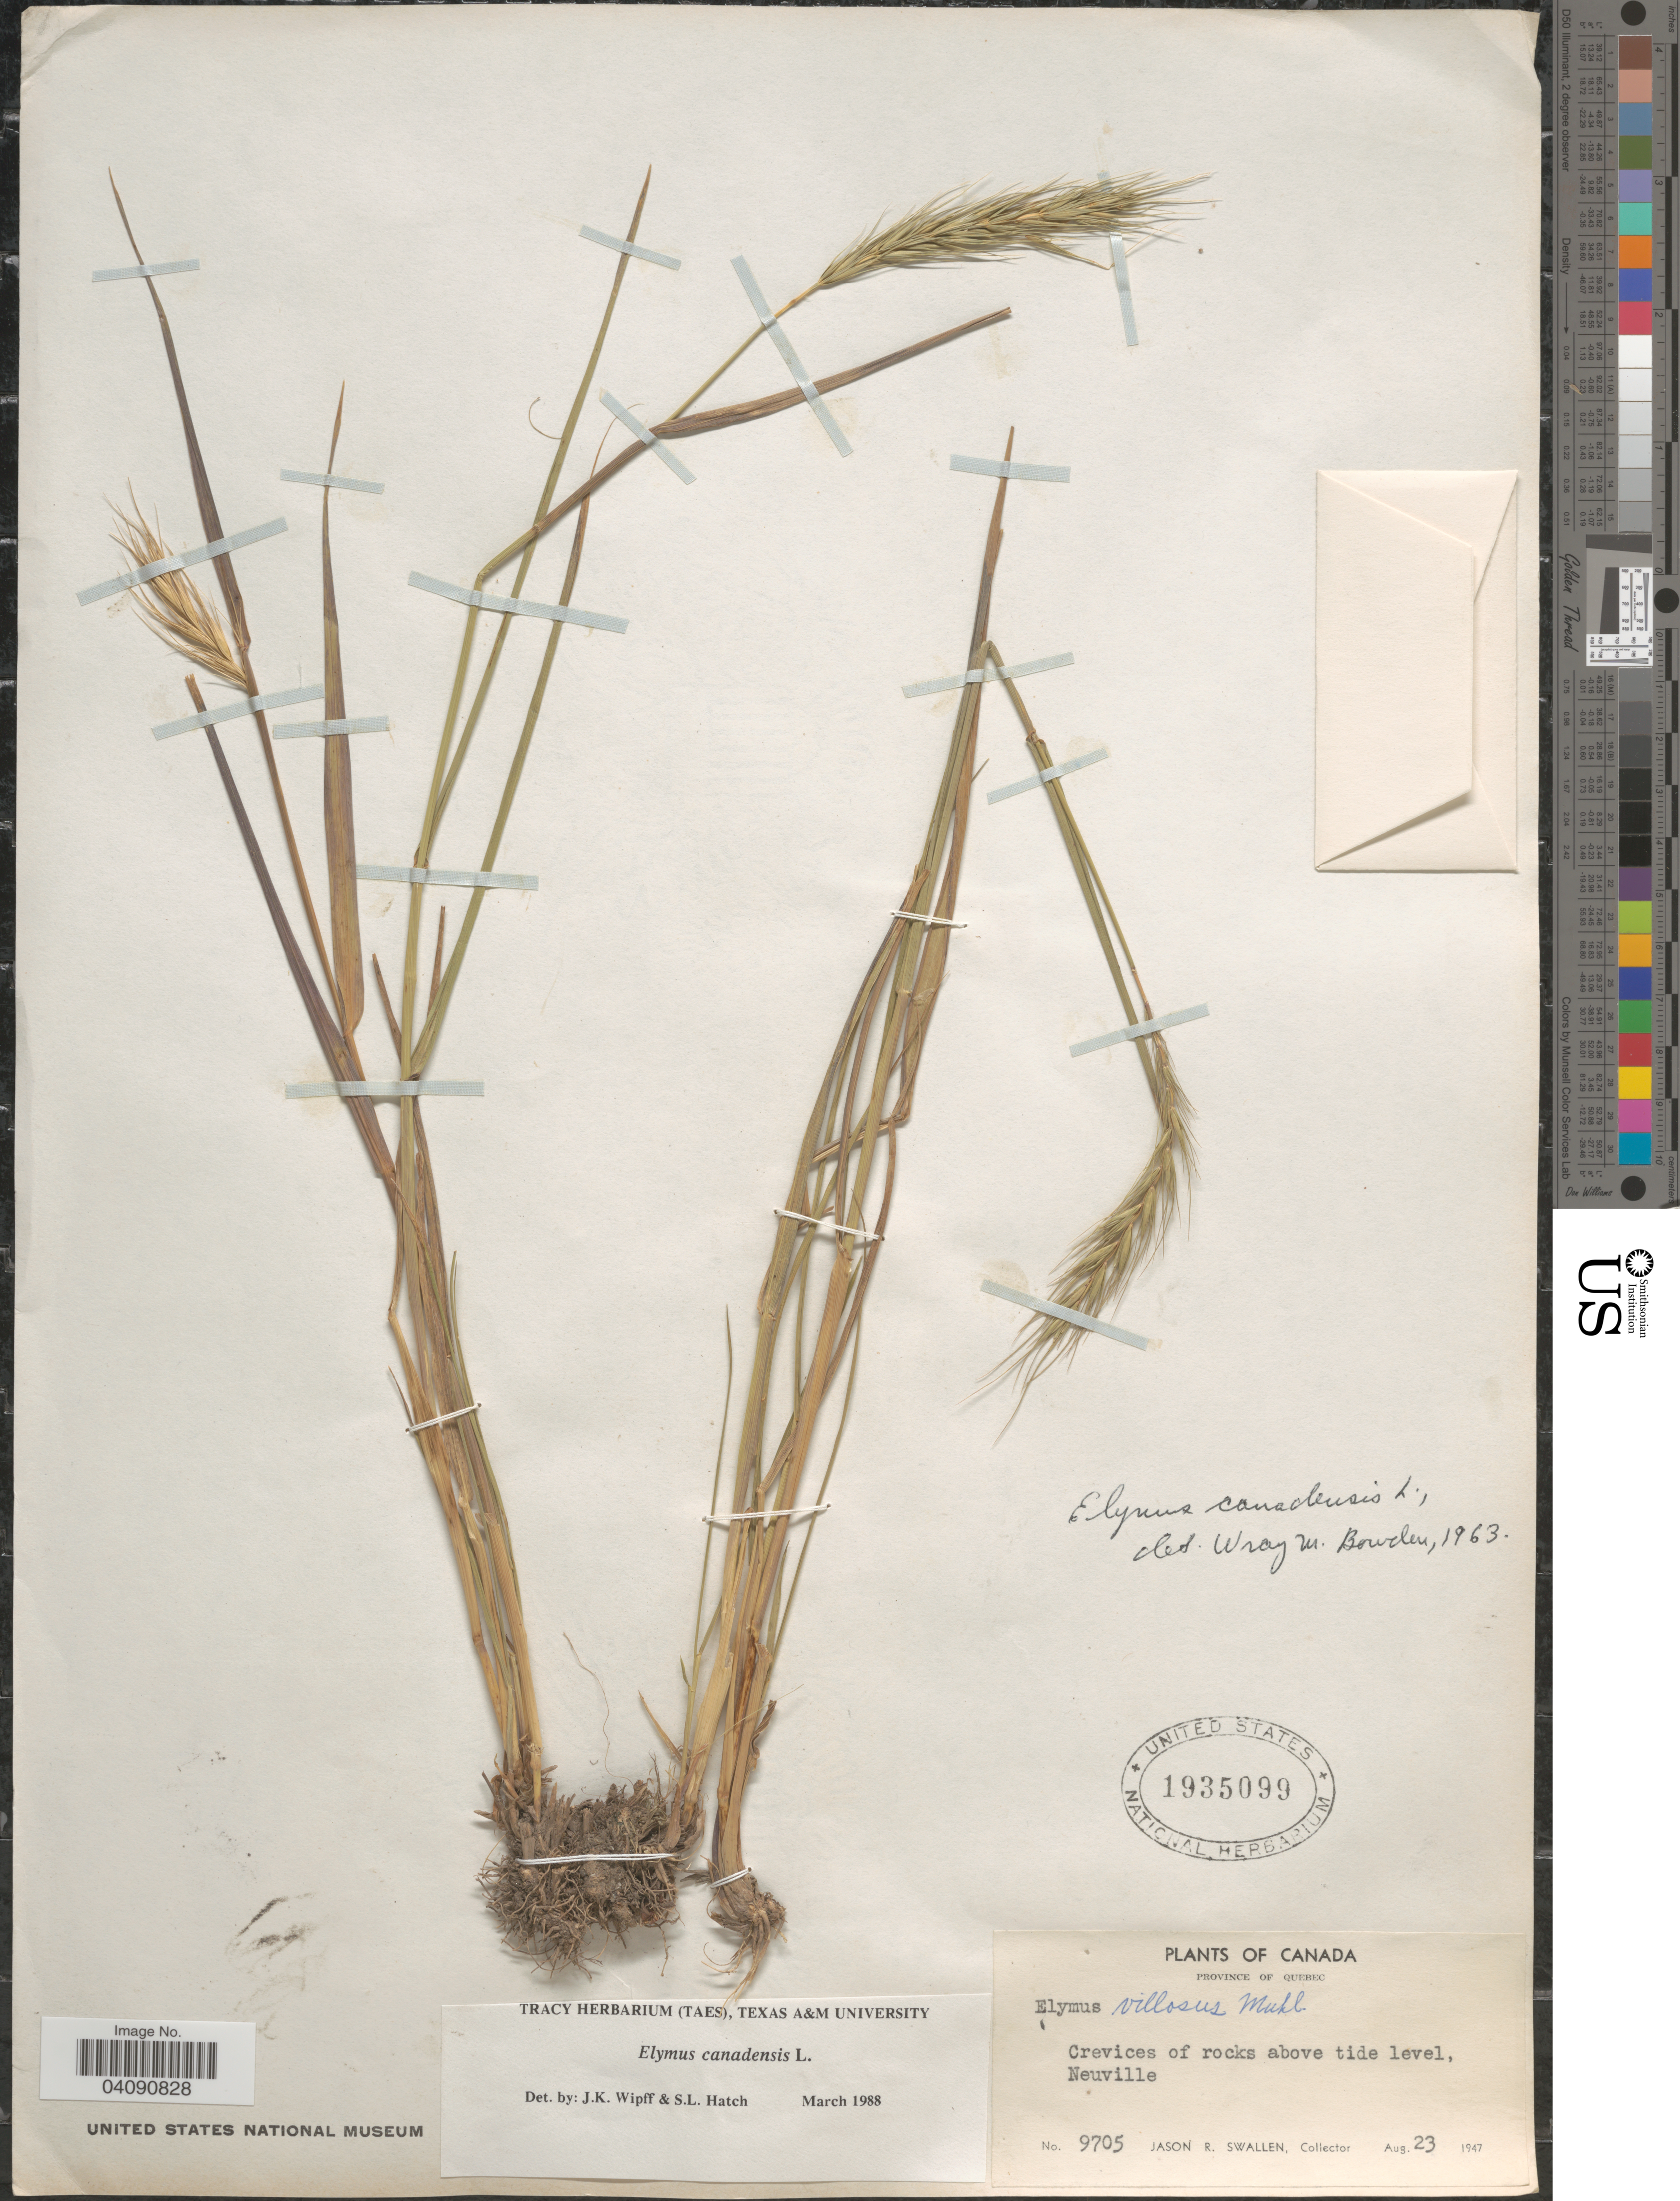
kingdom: Plantae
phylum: Tracheophyta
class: Liliopsida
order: Poales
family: Poaceae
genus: Elymus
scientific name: Elymus canadensis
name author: L.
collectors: J. R. Swallen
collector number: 9705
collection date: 1947-08-23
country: Canada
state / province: Quebec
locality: Crevices of rocks above tide level, Neuville.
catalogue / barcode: US 1935099